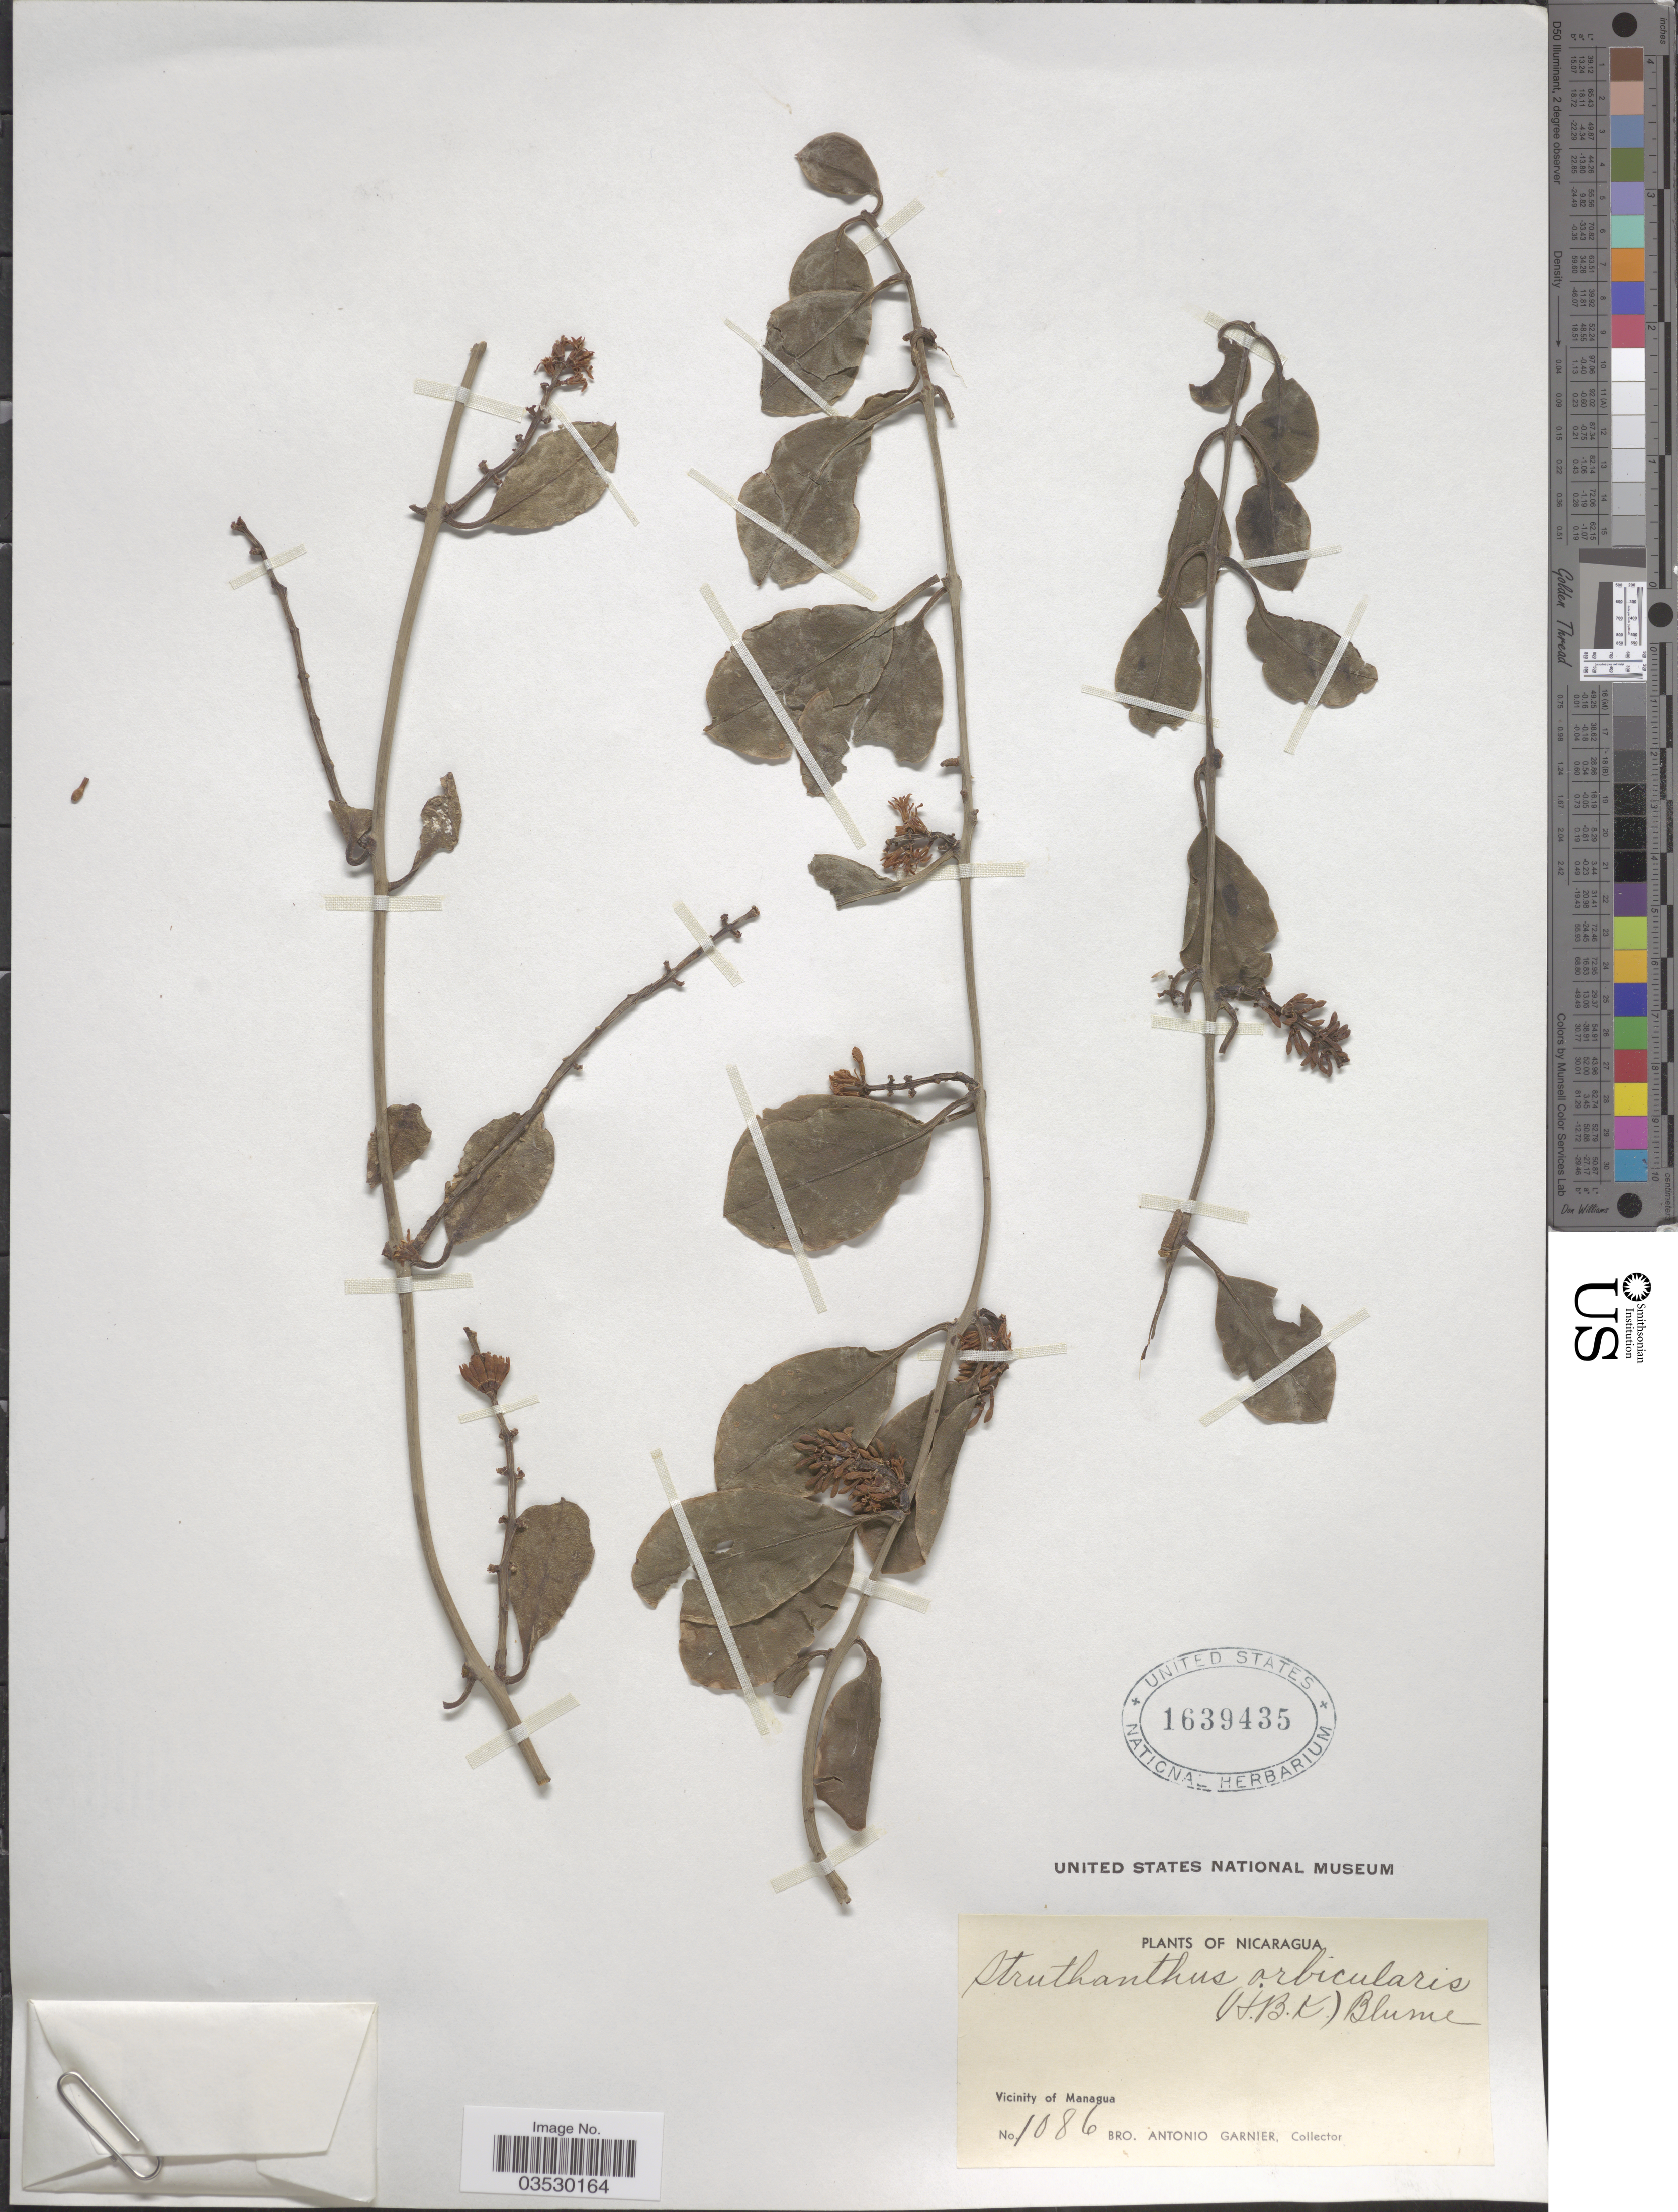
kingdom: Plantae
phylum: Tracheophyta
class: Magnoliopsida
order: Santalales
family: Loranthaceae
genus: Struthanthus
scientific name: Struthanthus orbicularis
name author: (Kunth) Blume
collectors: Bro. A. Garnier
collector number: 1086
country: Nicaragua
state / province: Managua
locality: Vicinity of Managua.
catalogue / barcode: US 1639435